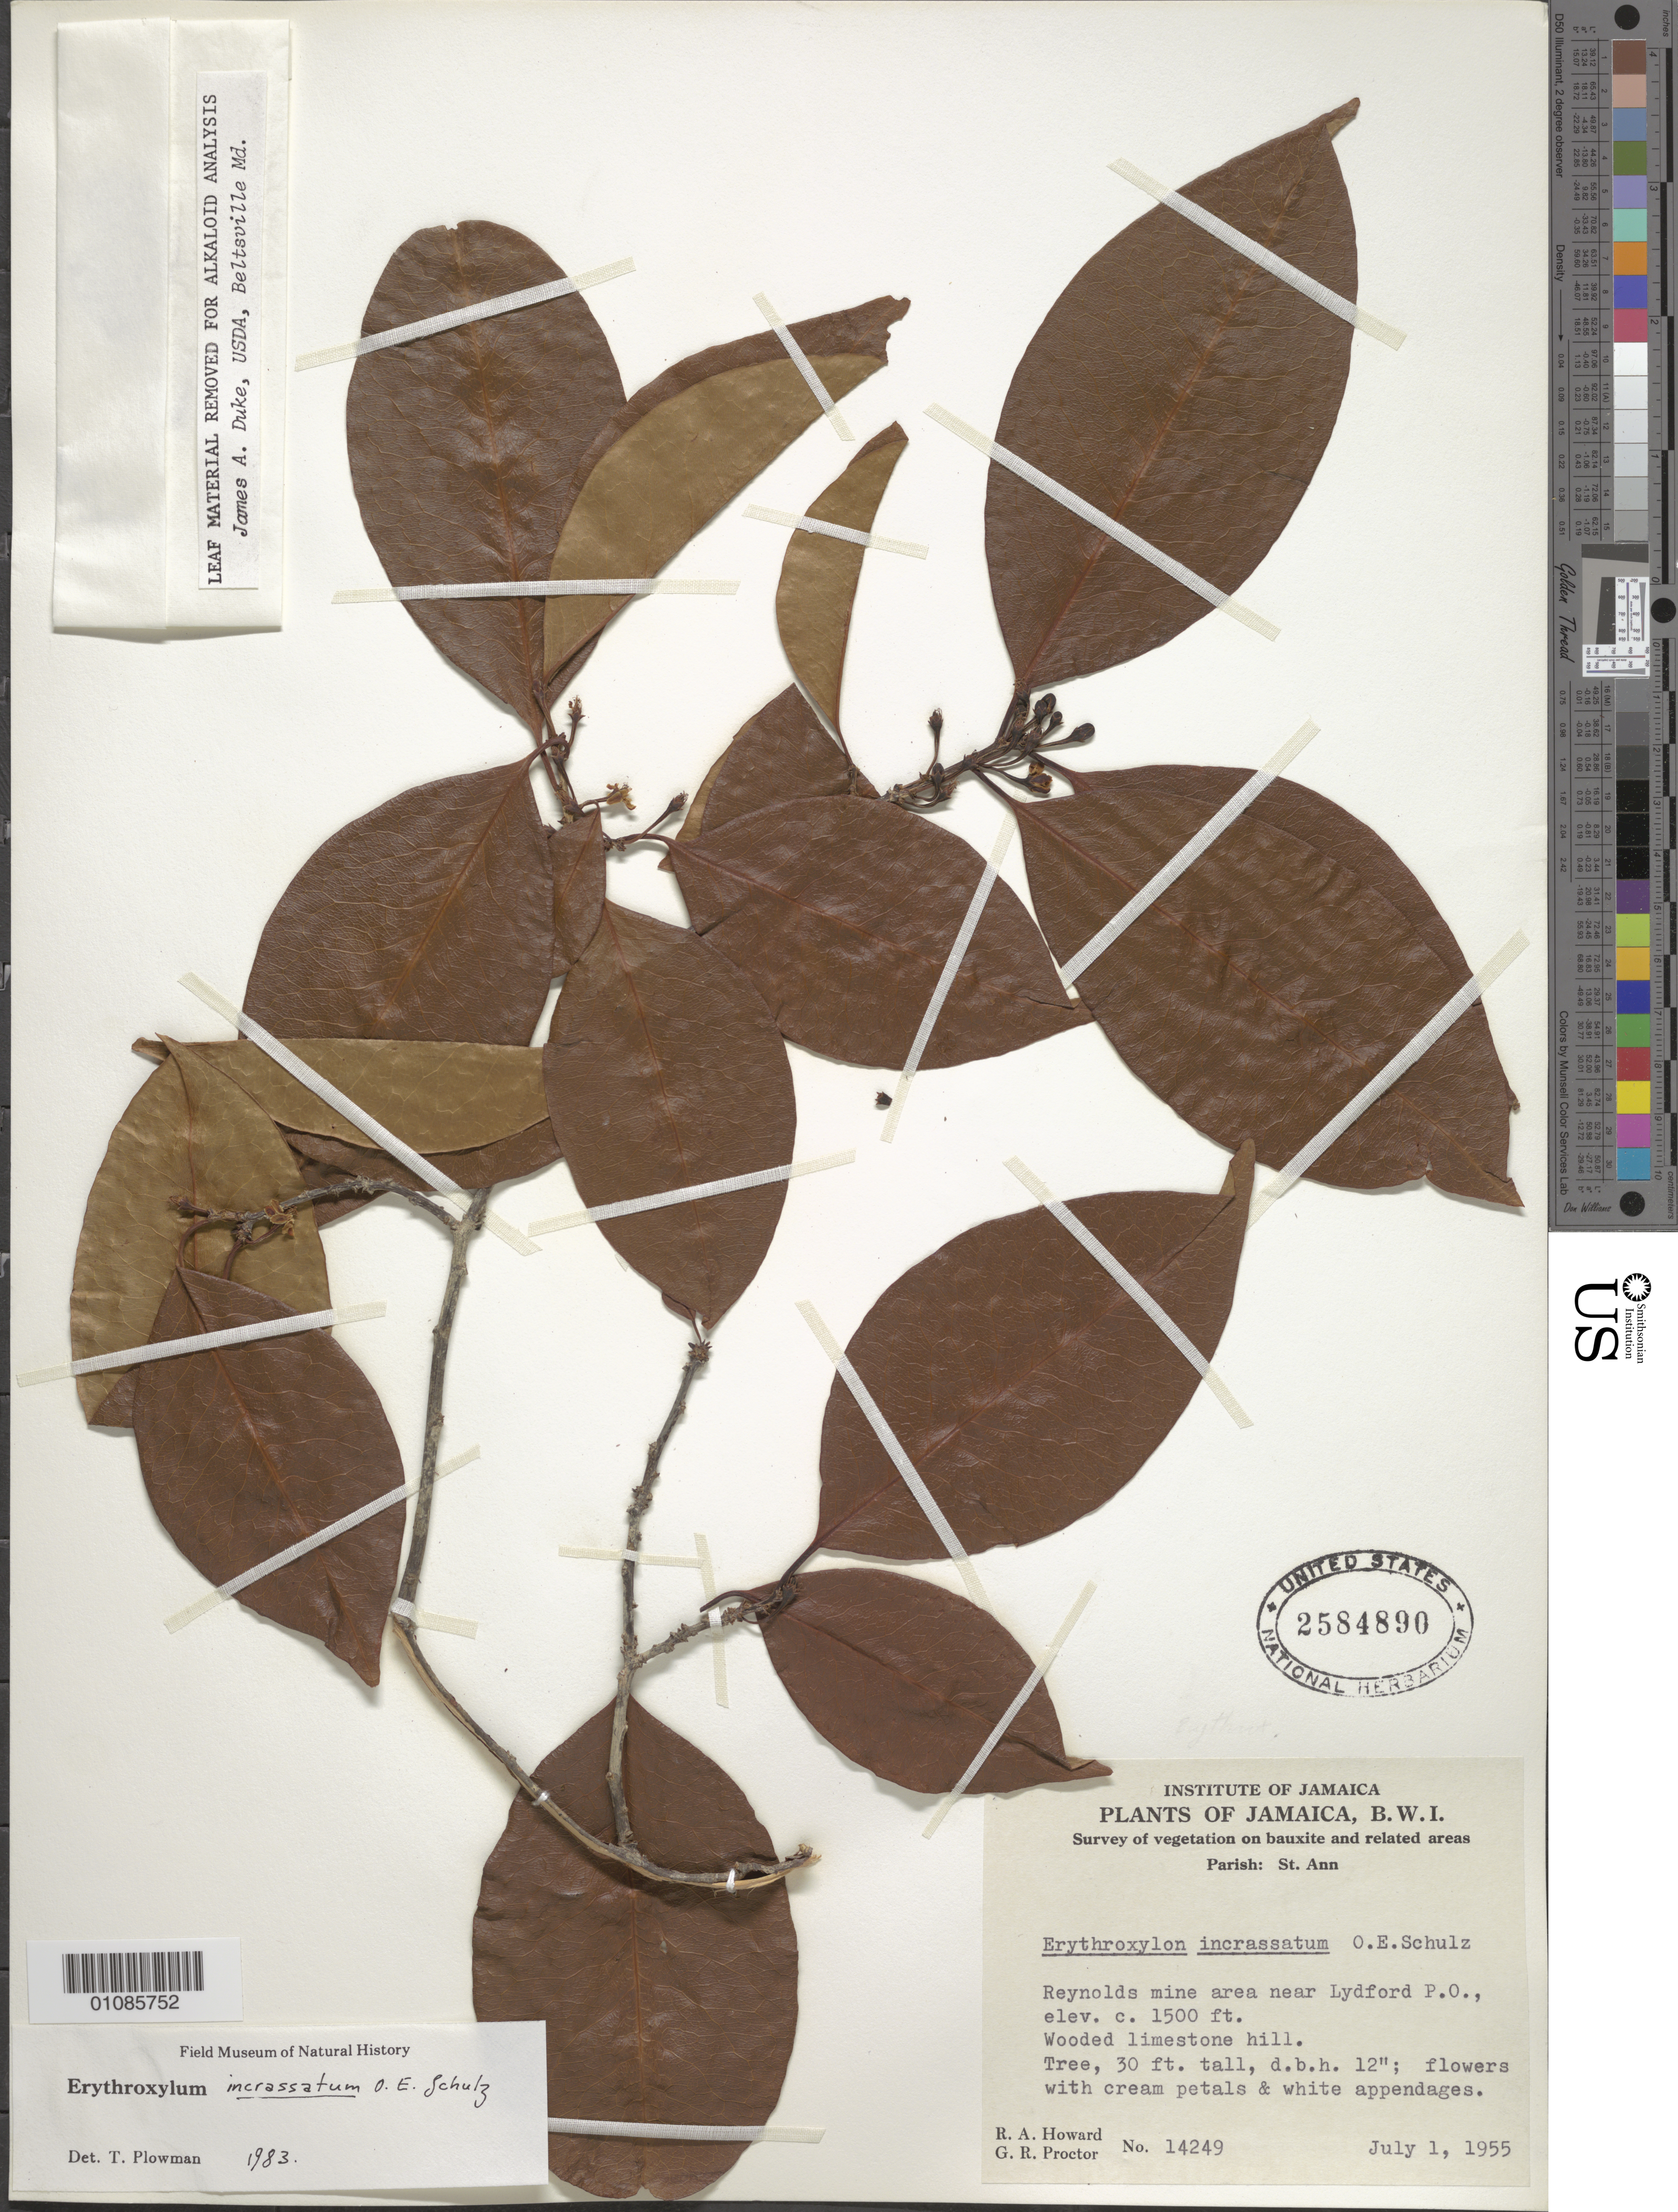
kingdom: Plantae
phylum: Tracheophyta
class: Magnoliopsida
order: Malpighiales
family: Erythroxylaceae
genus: Erythroxylum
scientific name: Erythroxylum incrassatum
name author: O.E. Schulz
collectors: R. A. Howard & G. R. Proctor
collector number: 14249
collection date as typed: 01 Jul 1955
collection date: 1955-07-01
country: Jamaica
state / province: Saint Ann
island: Jamaica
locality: Reynolds Mine area near Lydford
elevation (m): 0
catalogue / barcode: US 2584890